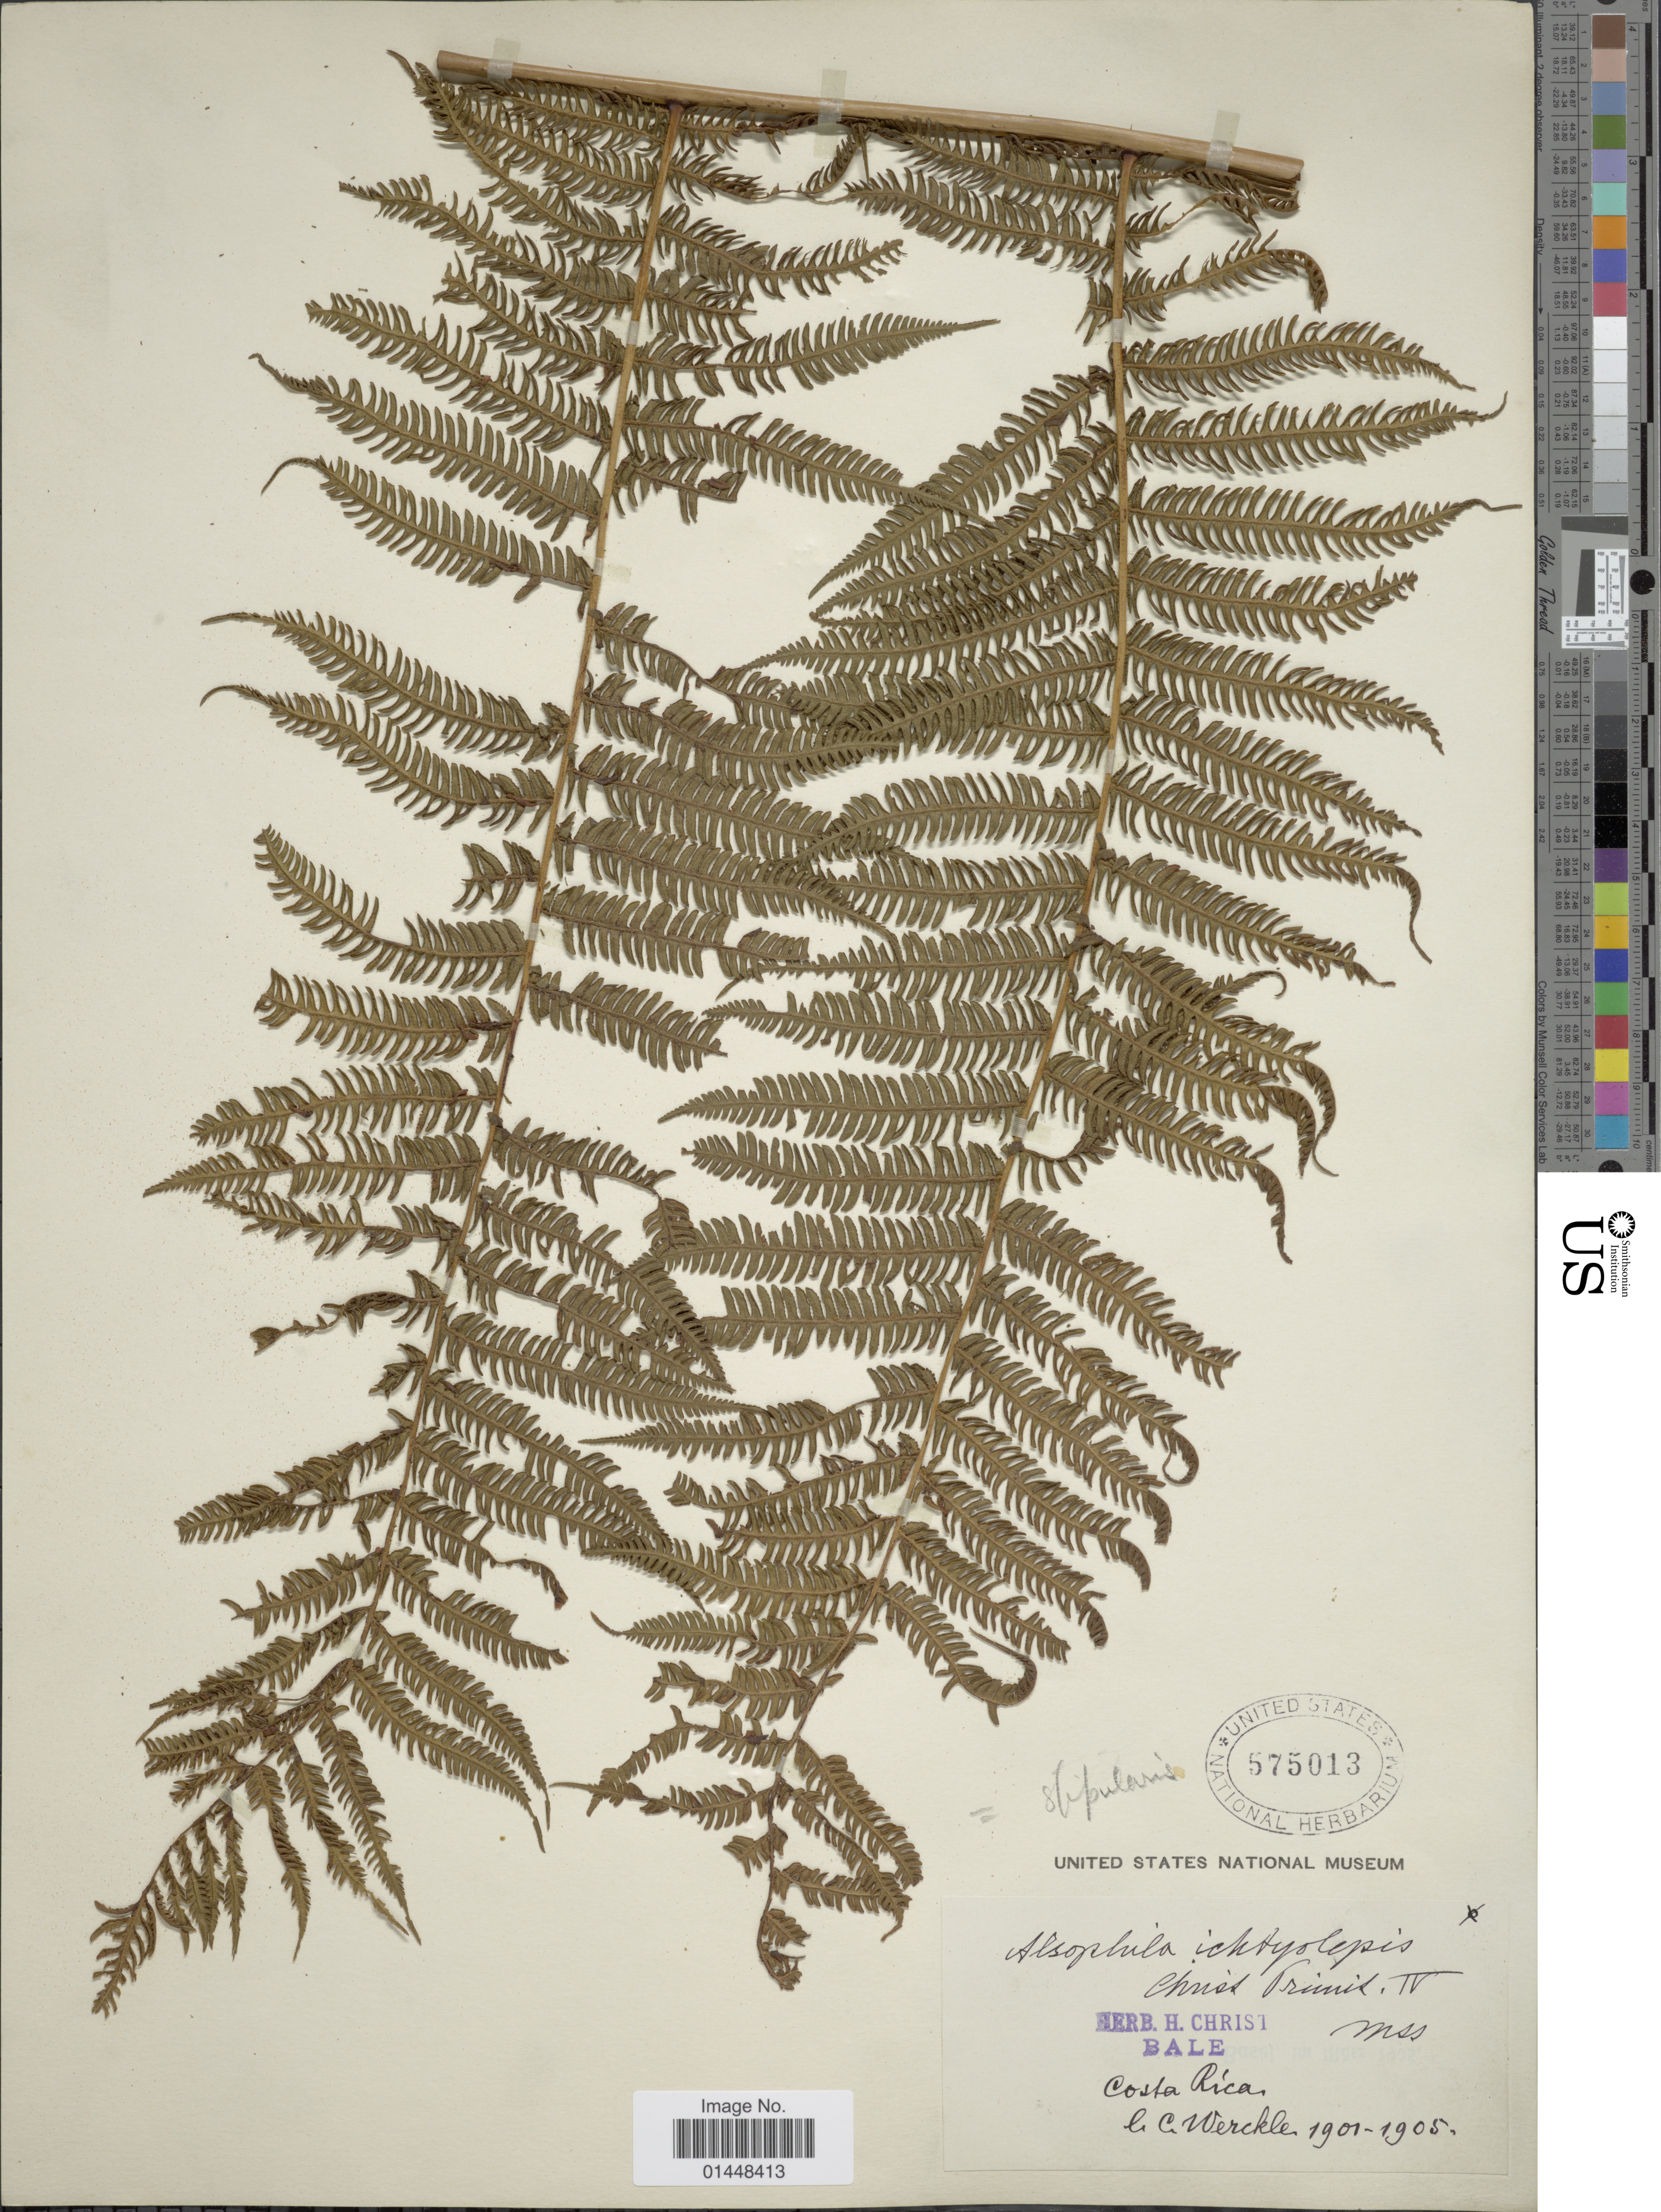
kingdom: Plantae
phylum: Tracheophyta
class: Polypodiopsida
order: Cyatheales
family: Cyatheaceae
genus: Cyathea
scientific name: Cyathea bicrenata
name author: Liebm.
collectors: C. C Wercklé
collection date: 1901/1905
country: Costa Rica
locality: Costa Rica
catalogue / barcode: US 575013